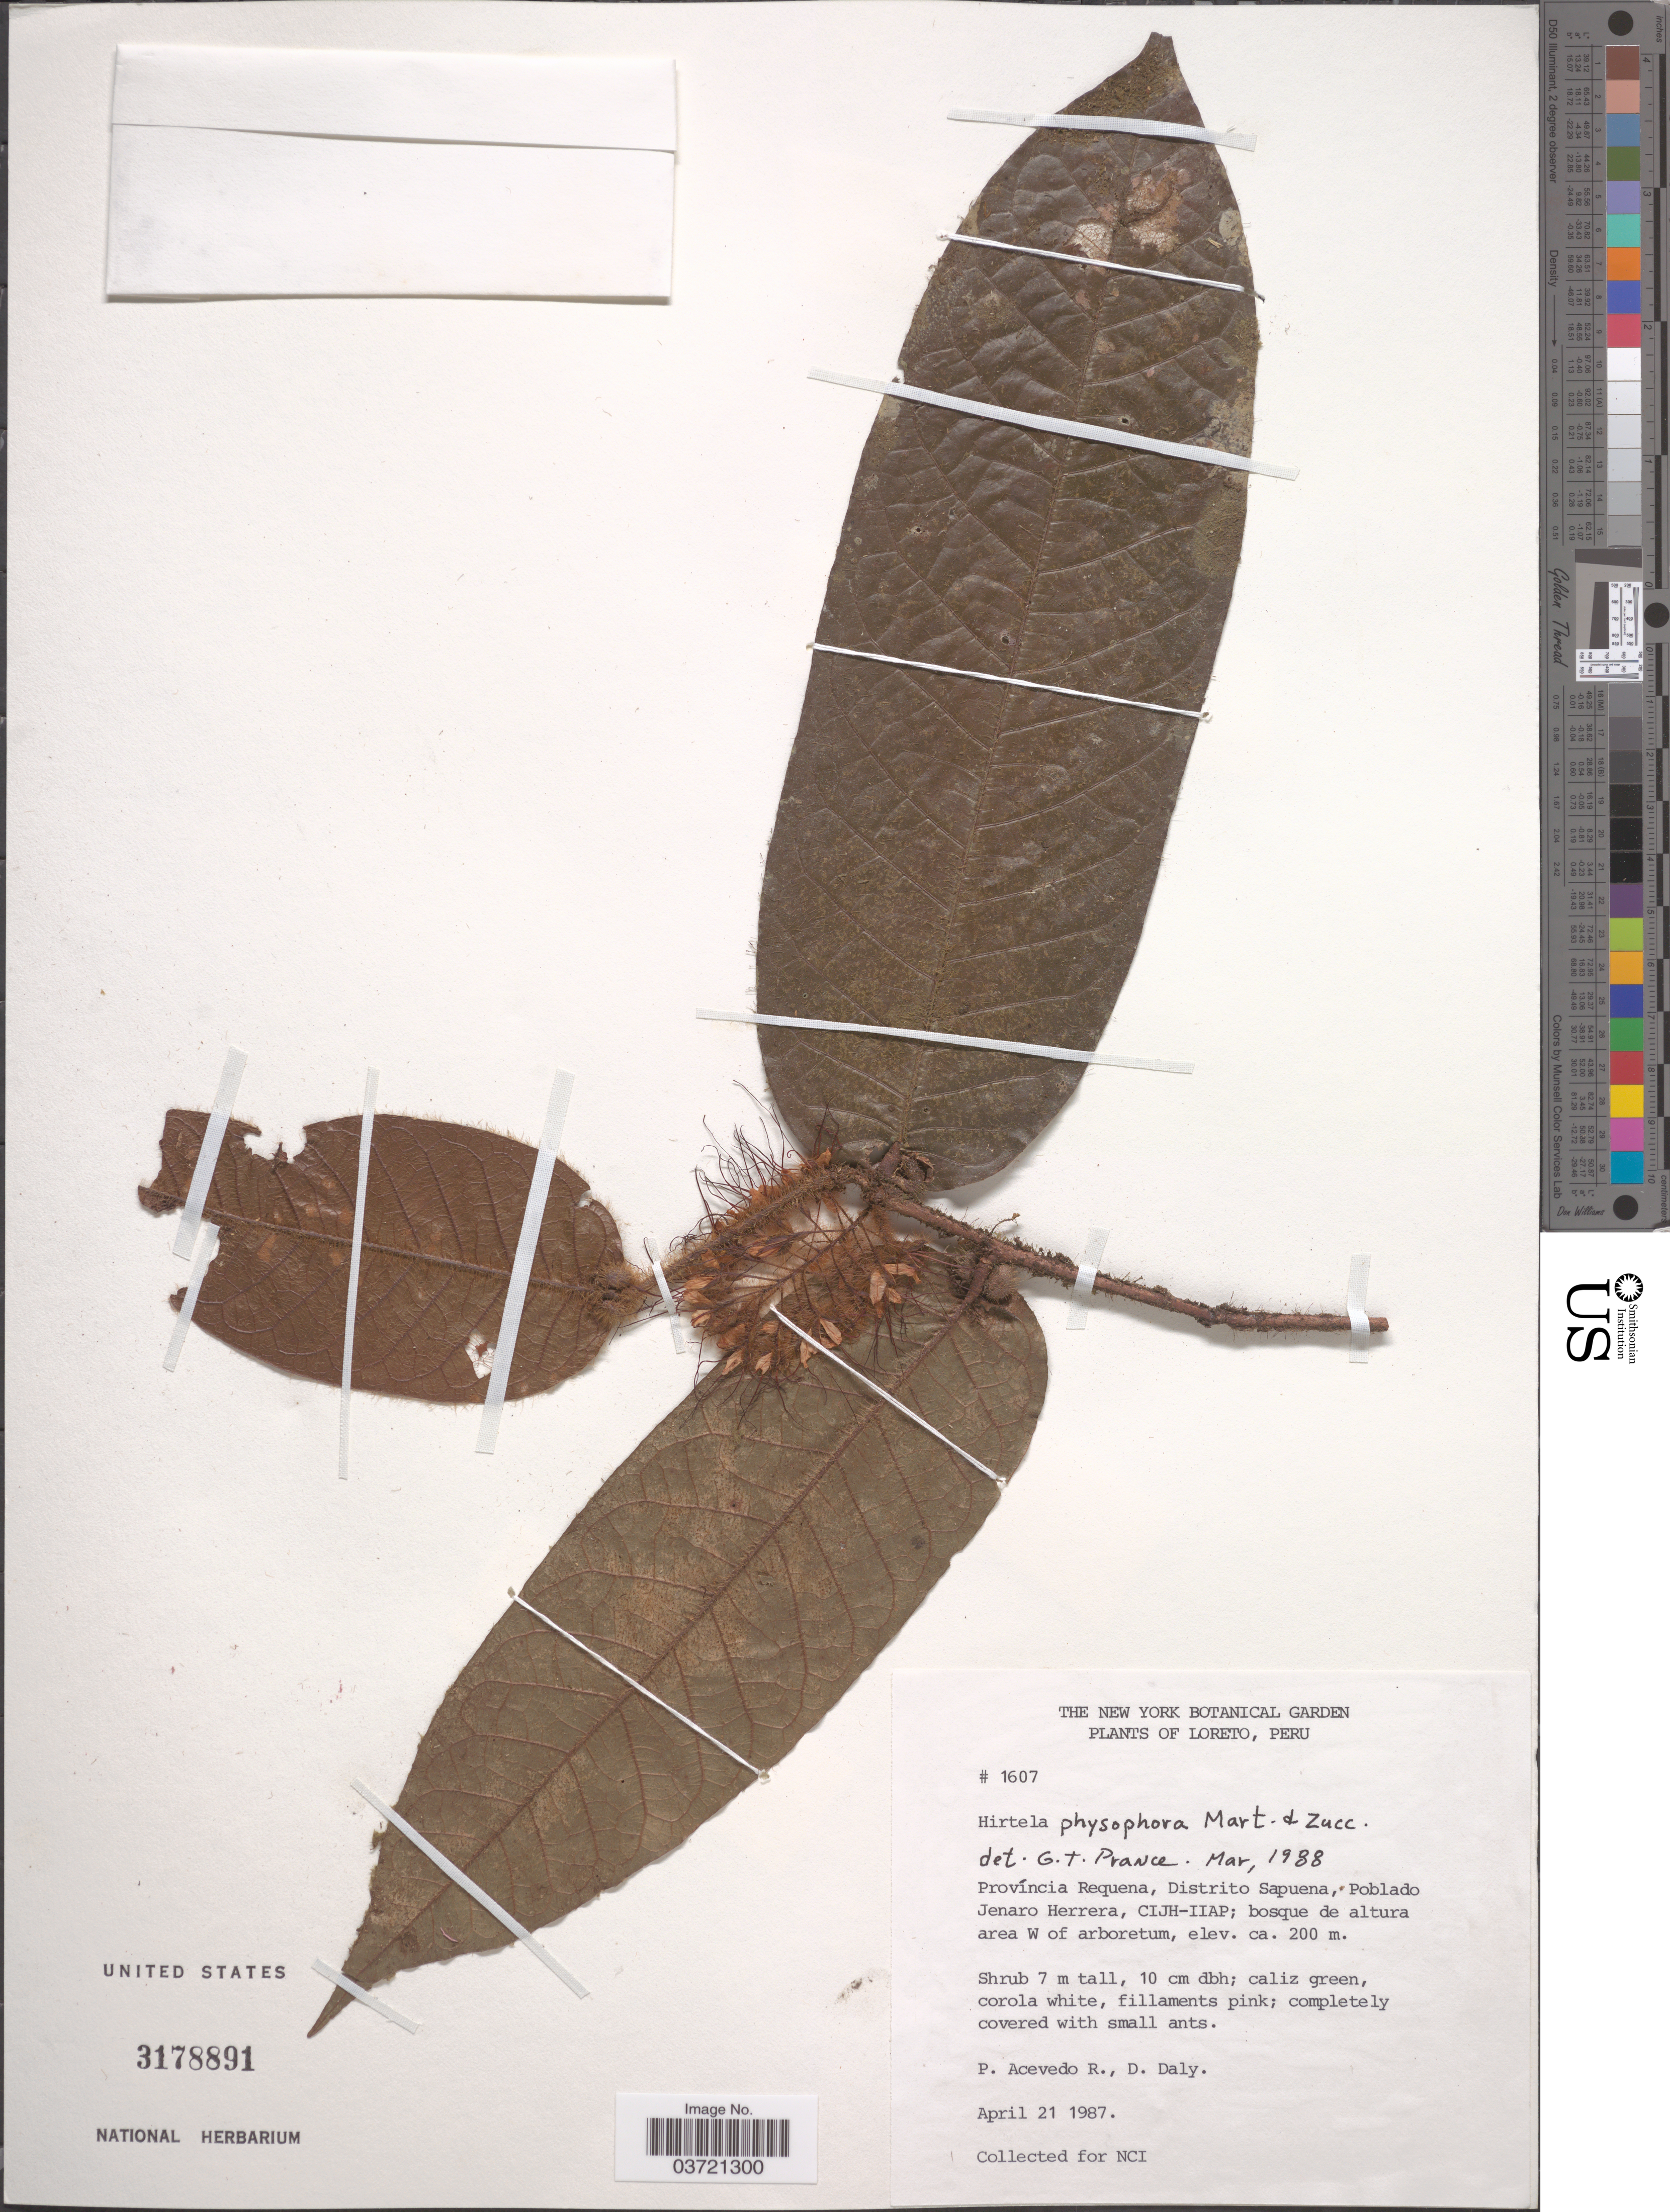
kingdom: Plantae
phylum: Tracheophyta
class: Magnoliopsida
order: Malpighiales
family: Chrysobalanaceae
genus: Hirtella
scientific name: Hirtella physophora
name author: Mart. & Zucc.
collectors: P. Acevedo R. & D. C. Daly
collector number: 1607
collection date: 1987-04-21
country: Peru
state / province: Loreto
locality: Província Requena, Distrito Sapuena, Poblado Jenaro Herrera, CIJH-IIAP; bosque de altura area W of arboretum.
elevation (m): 200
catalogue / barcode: US 3178891